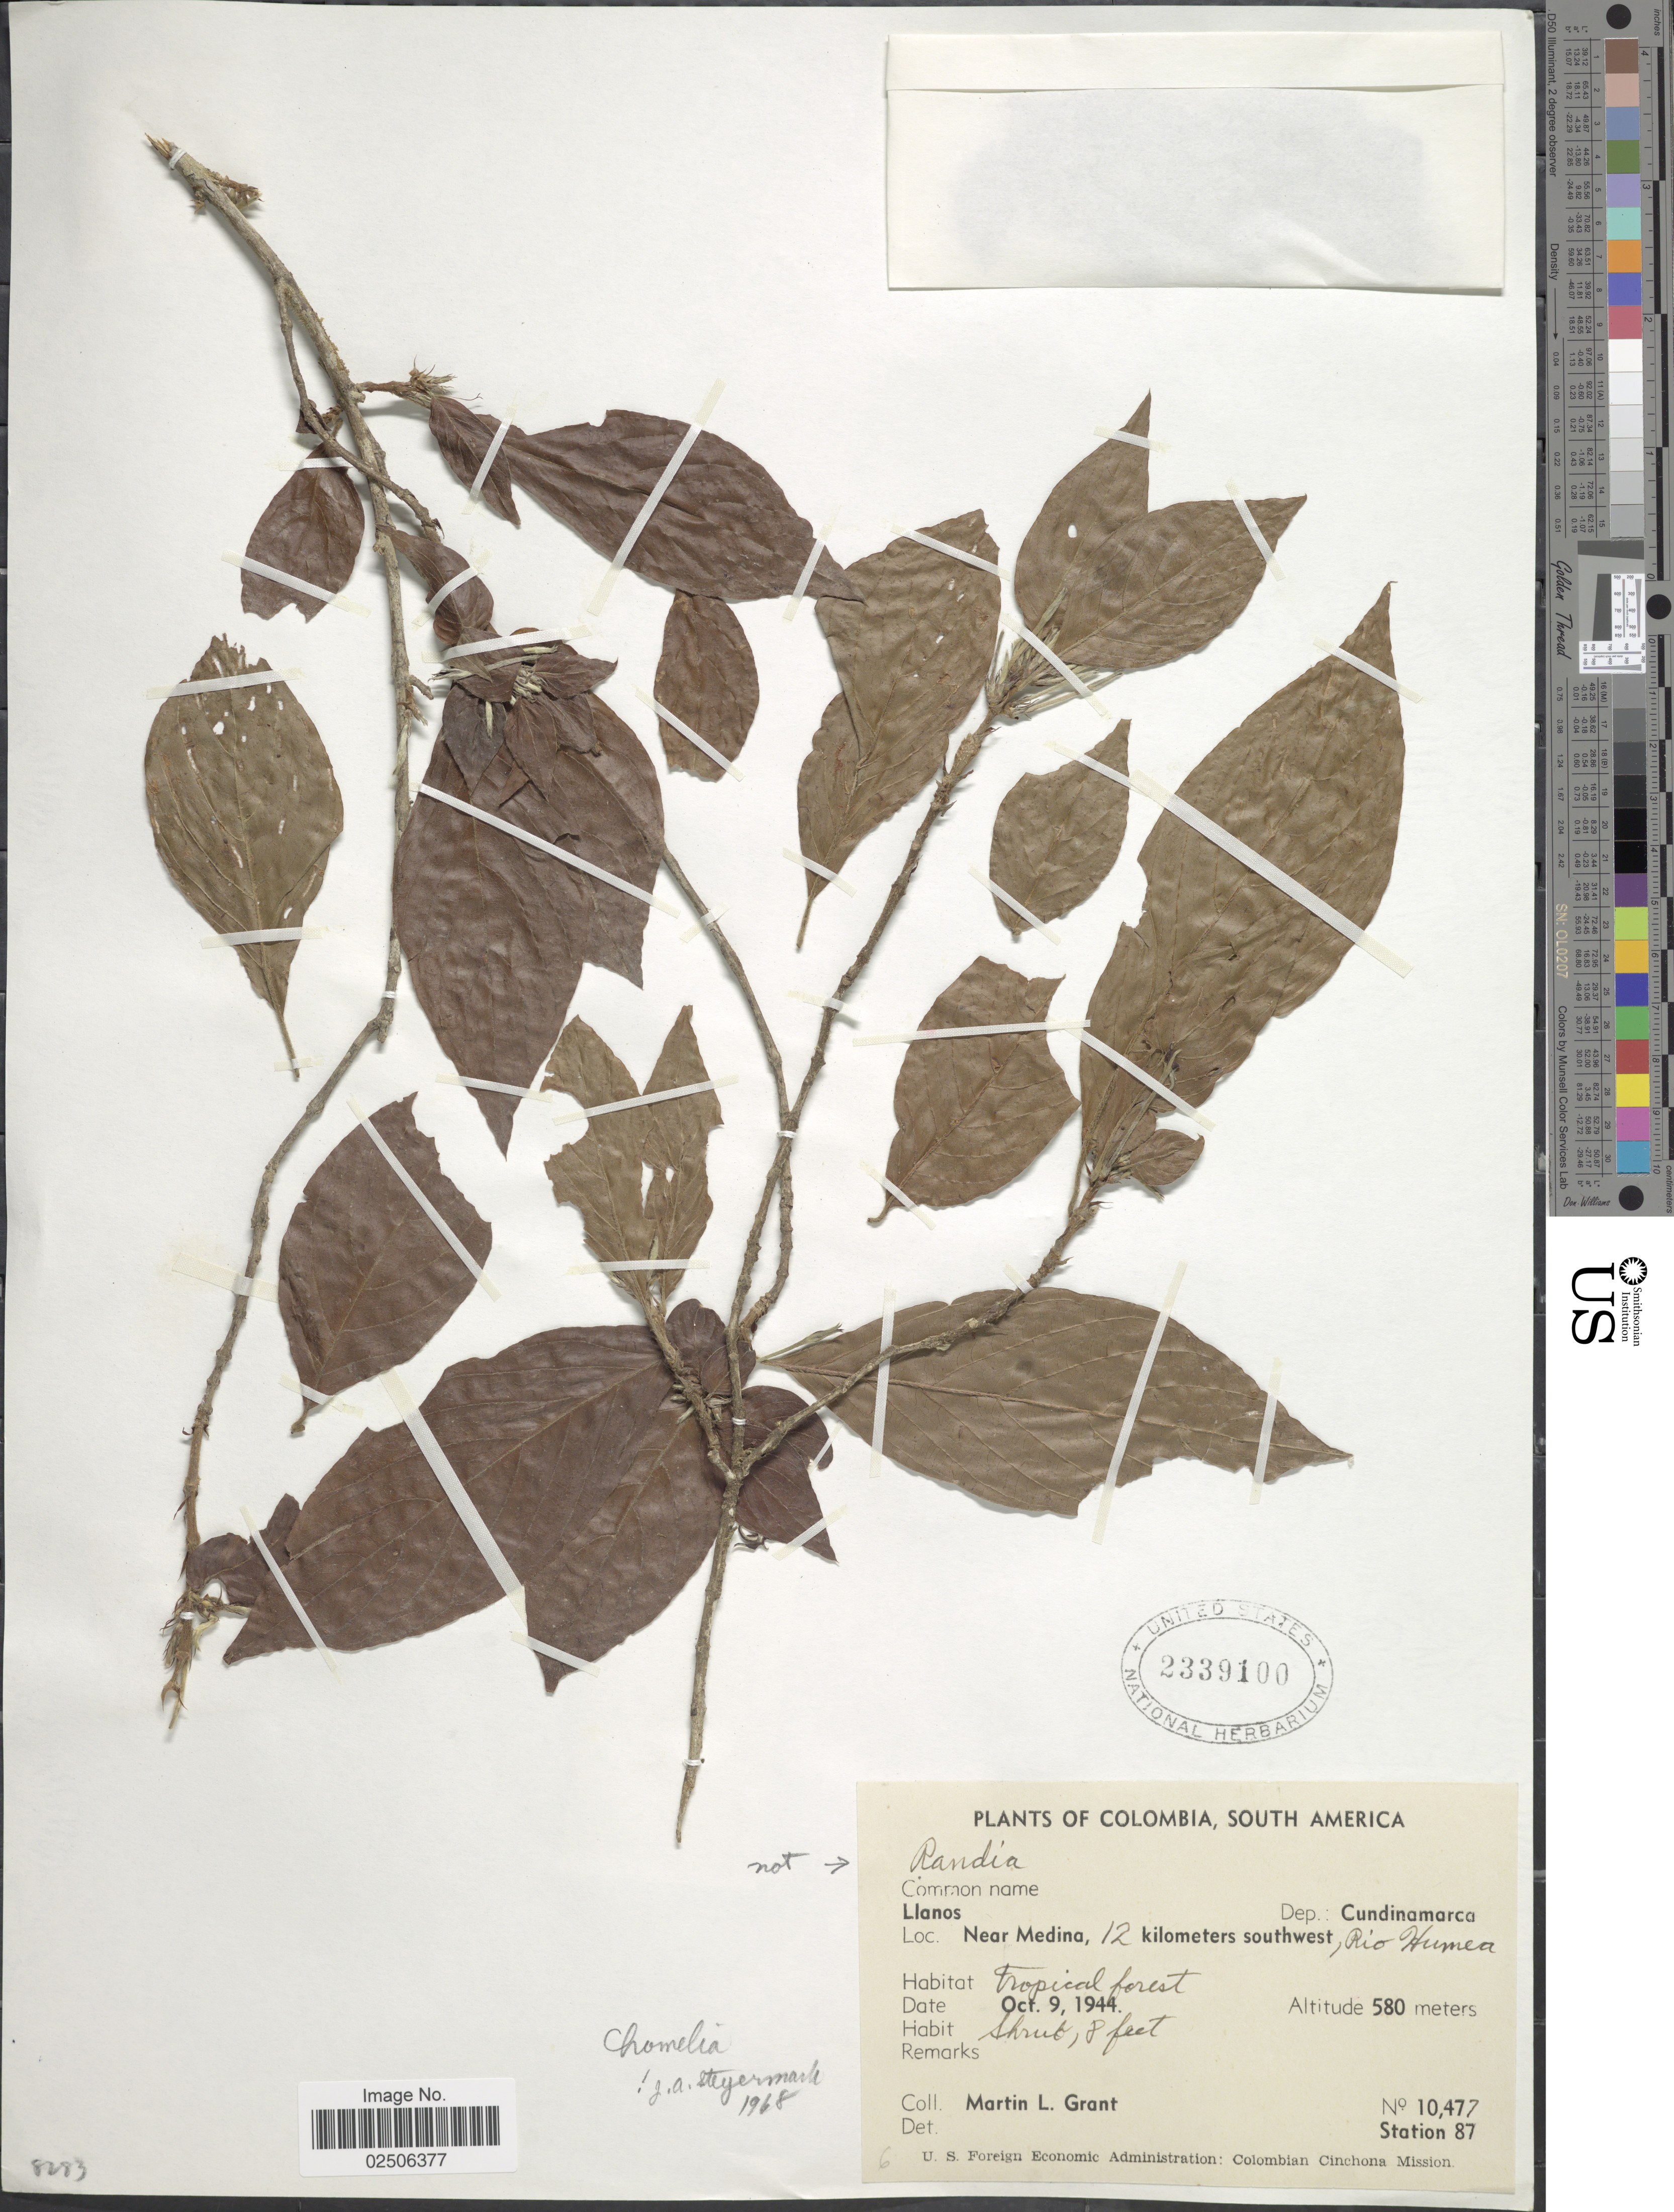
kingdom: Plantae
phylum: Tracheophyta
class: Magnoliopsida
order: Gentianales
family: Rubiaceae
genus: Chomelia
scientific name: Chomelia sp.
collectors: M. L. Grant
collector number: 10477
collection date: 1944-10-09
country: Colombia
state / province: Cundinamarca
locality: Llanos, Near Medina, 12 kilometers southwest, Rio Humea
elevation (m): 580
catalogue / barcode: US 2339100